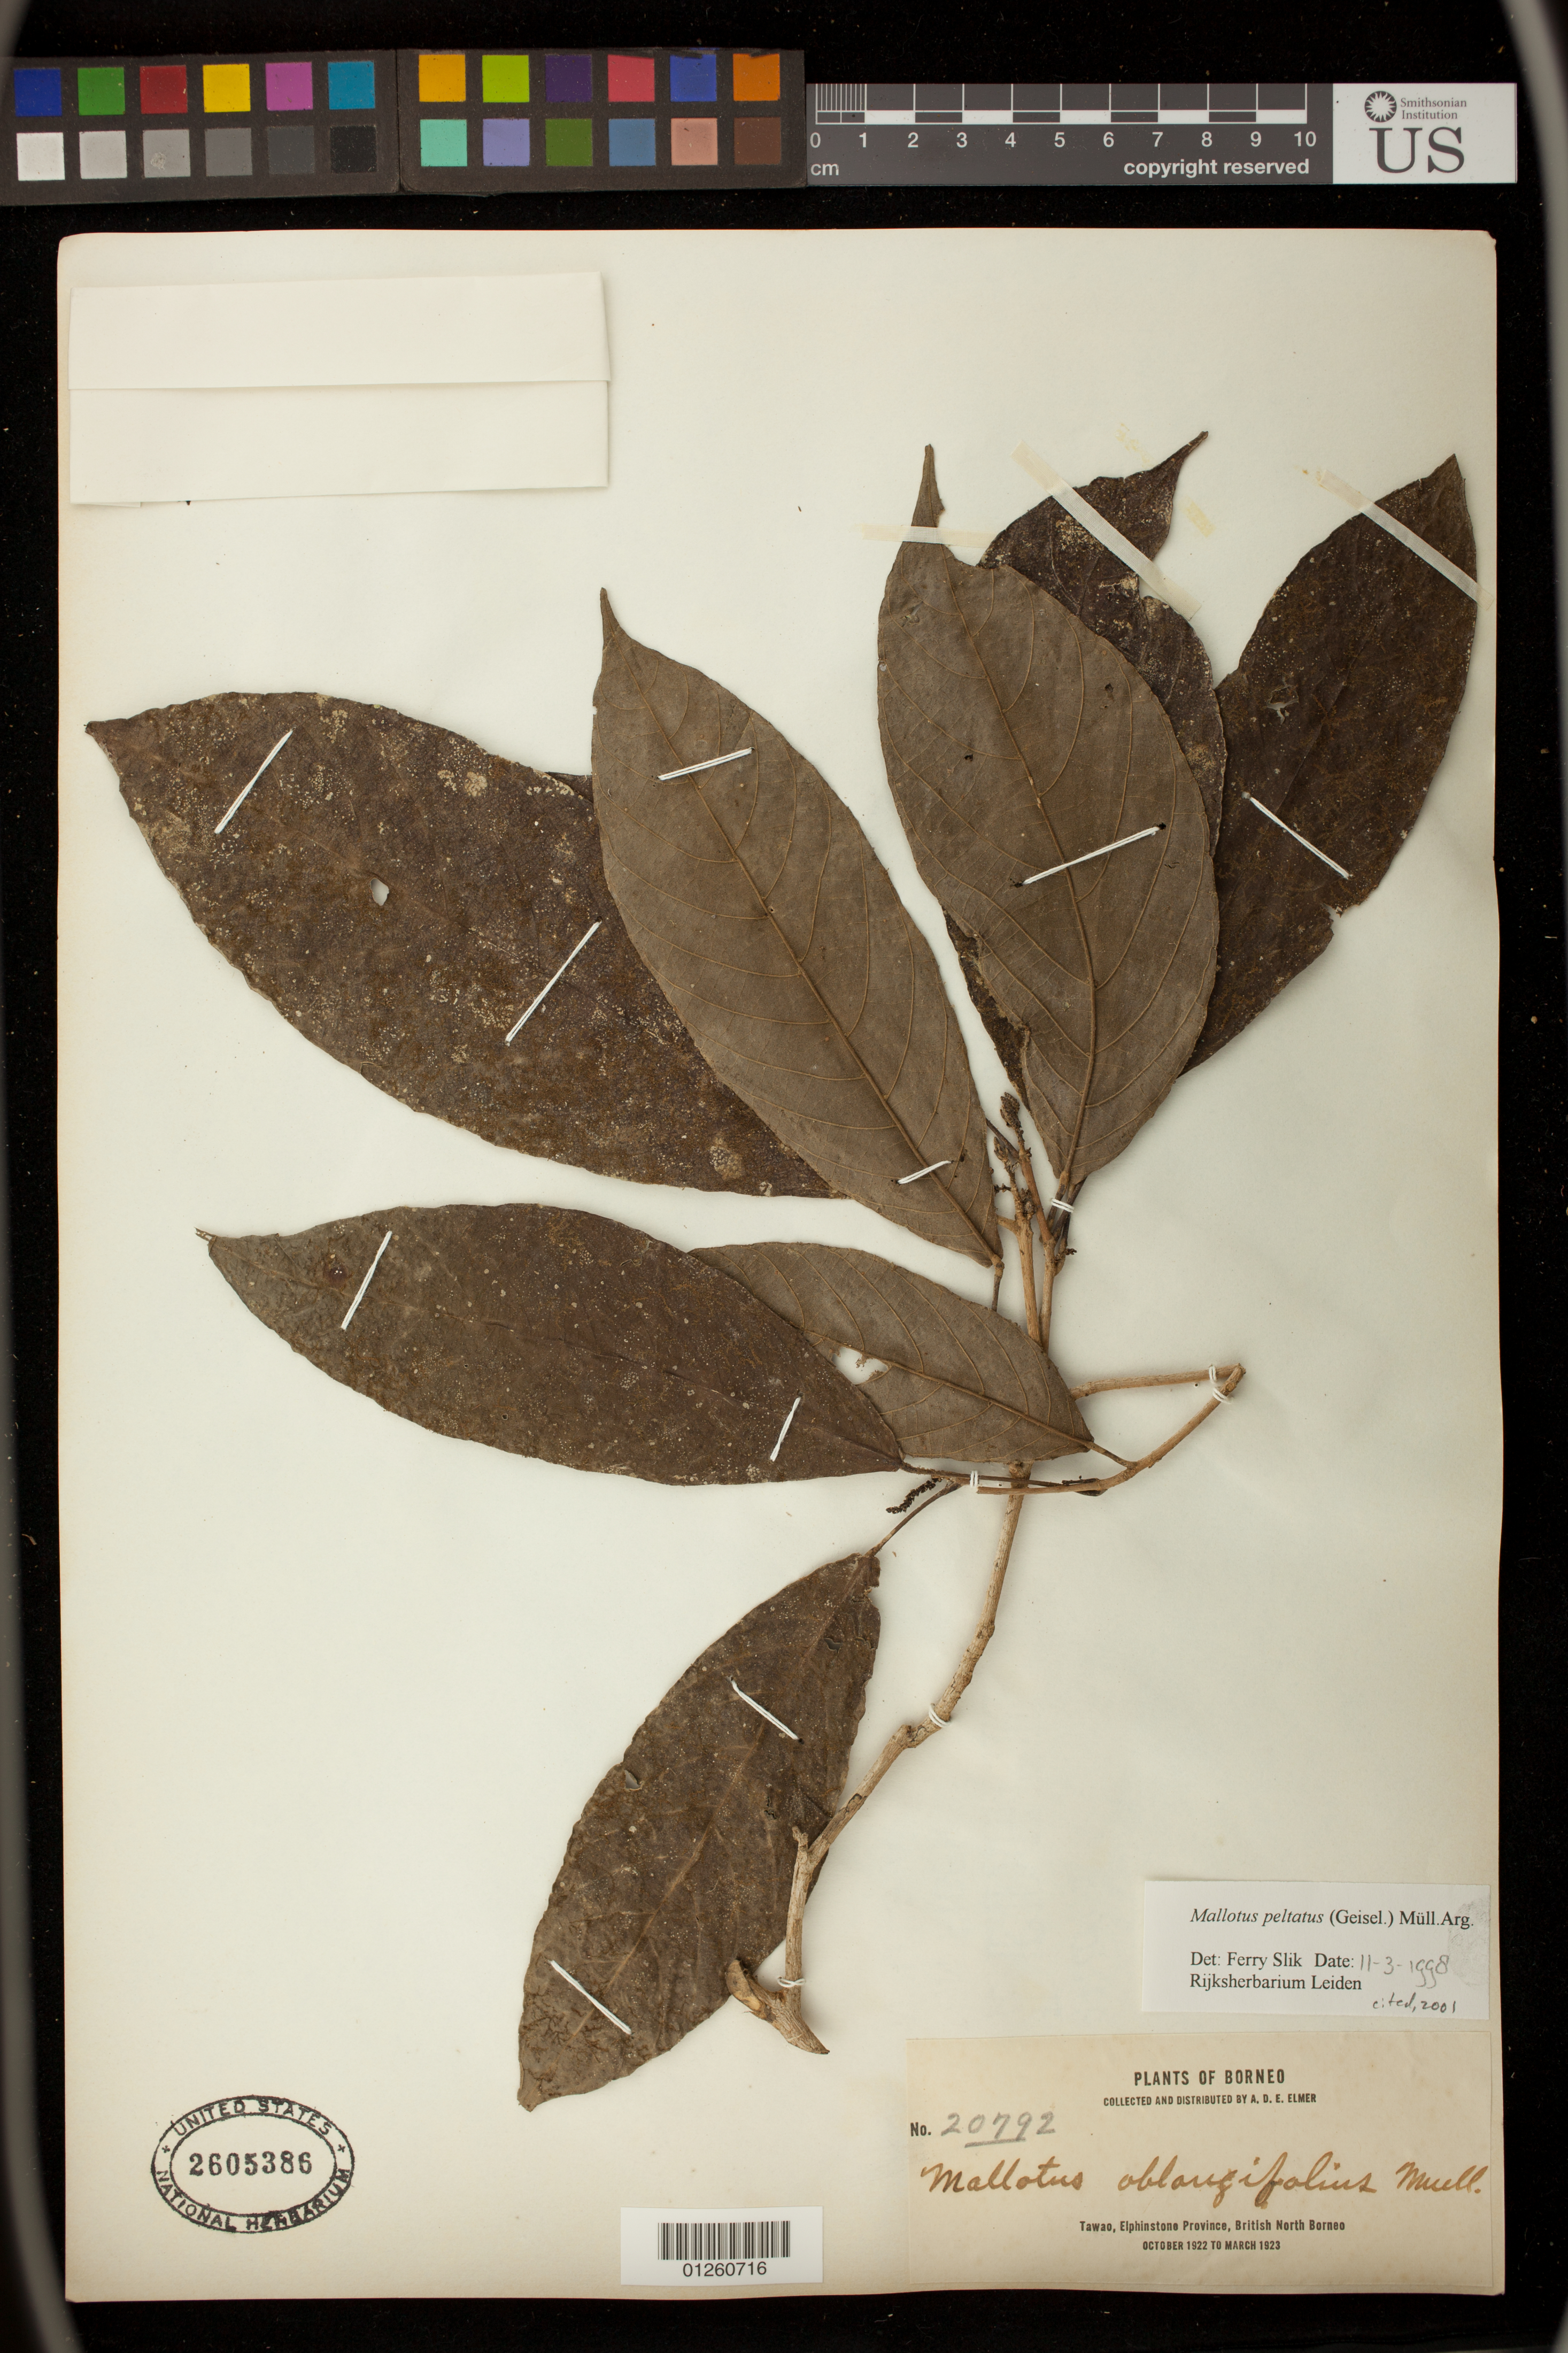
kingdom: Plantae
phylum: Tracheophyta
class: Magnoliopsida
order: Malpighiales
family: Euphorbiaceae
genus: Mallotus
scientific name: Mallotus peltatus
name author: (Geiseler) Müll. Arg.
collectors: A. D. E. Elmer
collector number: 20792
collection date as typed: Oct 1922 to -- Mar 1923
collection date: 1922-10/1923-03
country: Malaysia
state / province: Sabah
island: Borneo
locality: Tawao, Elphinstone Province, British North Borneo.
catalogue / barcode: US 2605386